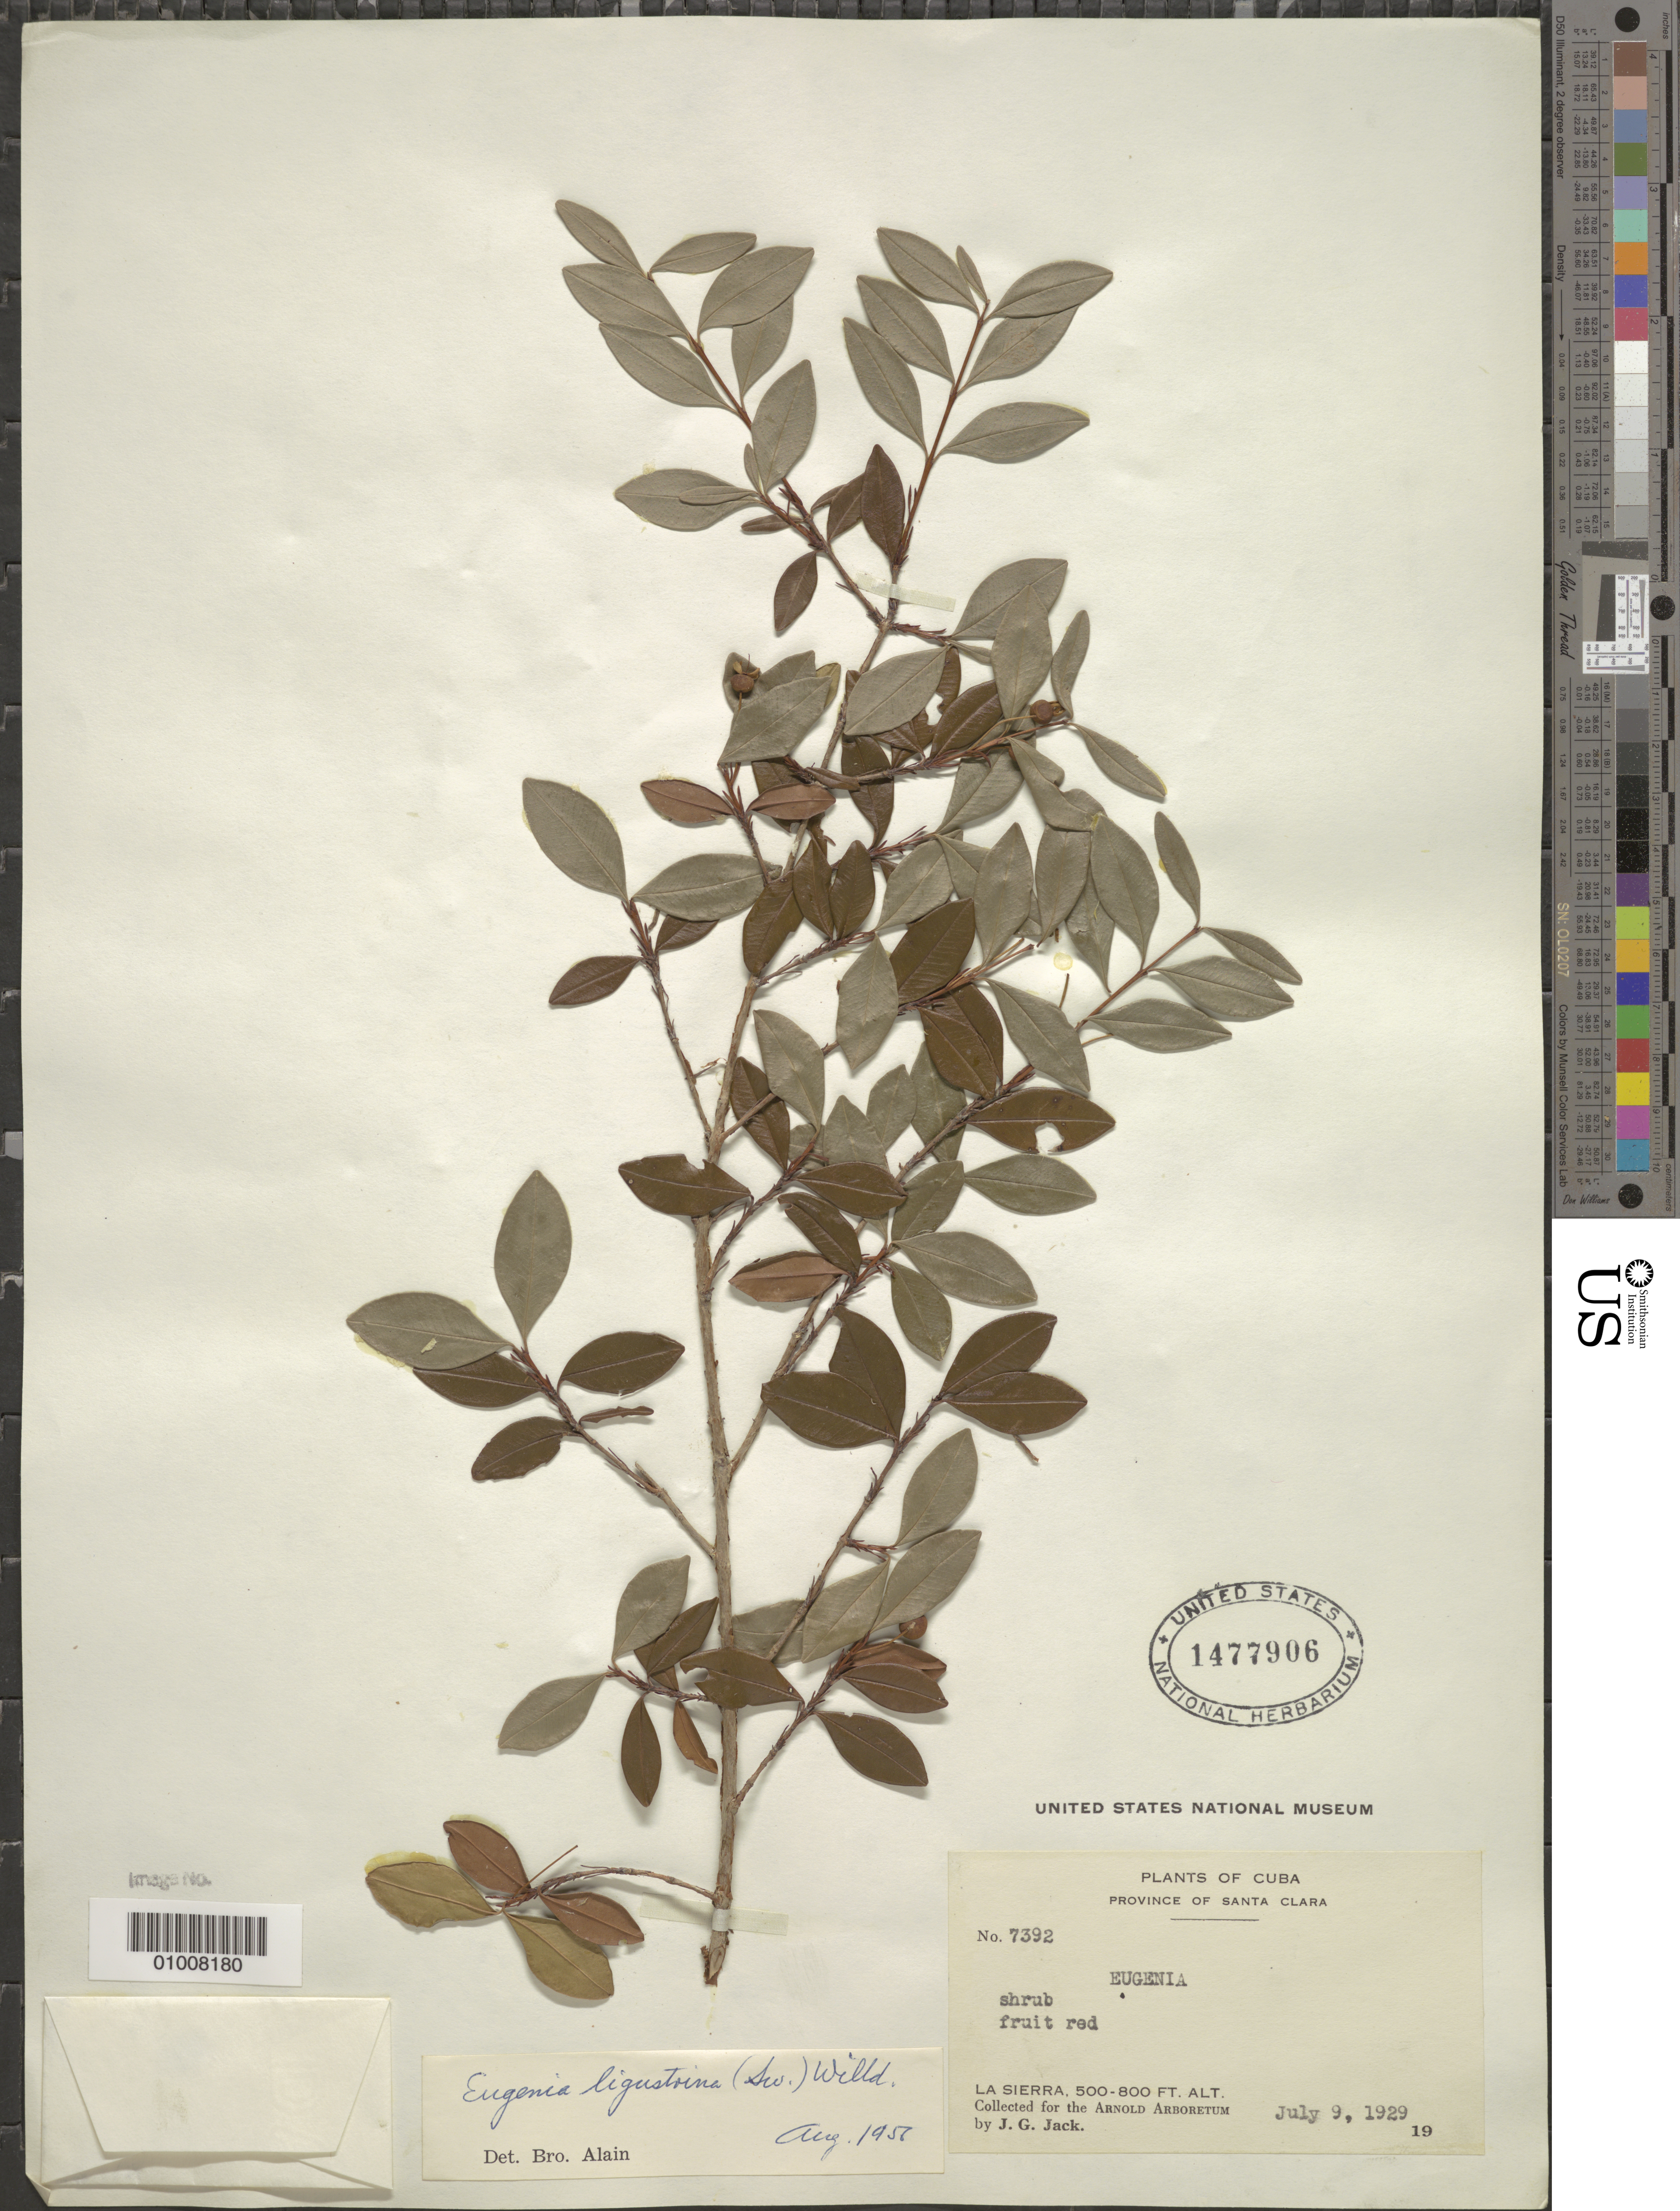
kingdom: Plantae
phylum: Tracheophyta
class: Magnoliopsida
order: Myrtales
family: Myrtaceae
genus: Eugenia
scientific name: Eugenia ligustrina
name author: (Sw.) Willd.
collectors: J. G. Jack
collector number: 7392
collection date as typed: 09 Jul 1929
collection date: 1929-07-09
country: Cuba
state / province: Villa Clara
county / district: Santa Clara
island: Cuba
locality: La Sierra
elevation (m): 152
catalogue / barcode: US 1477906